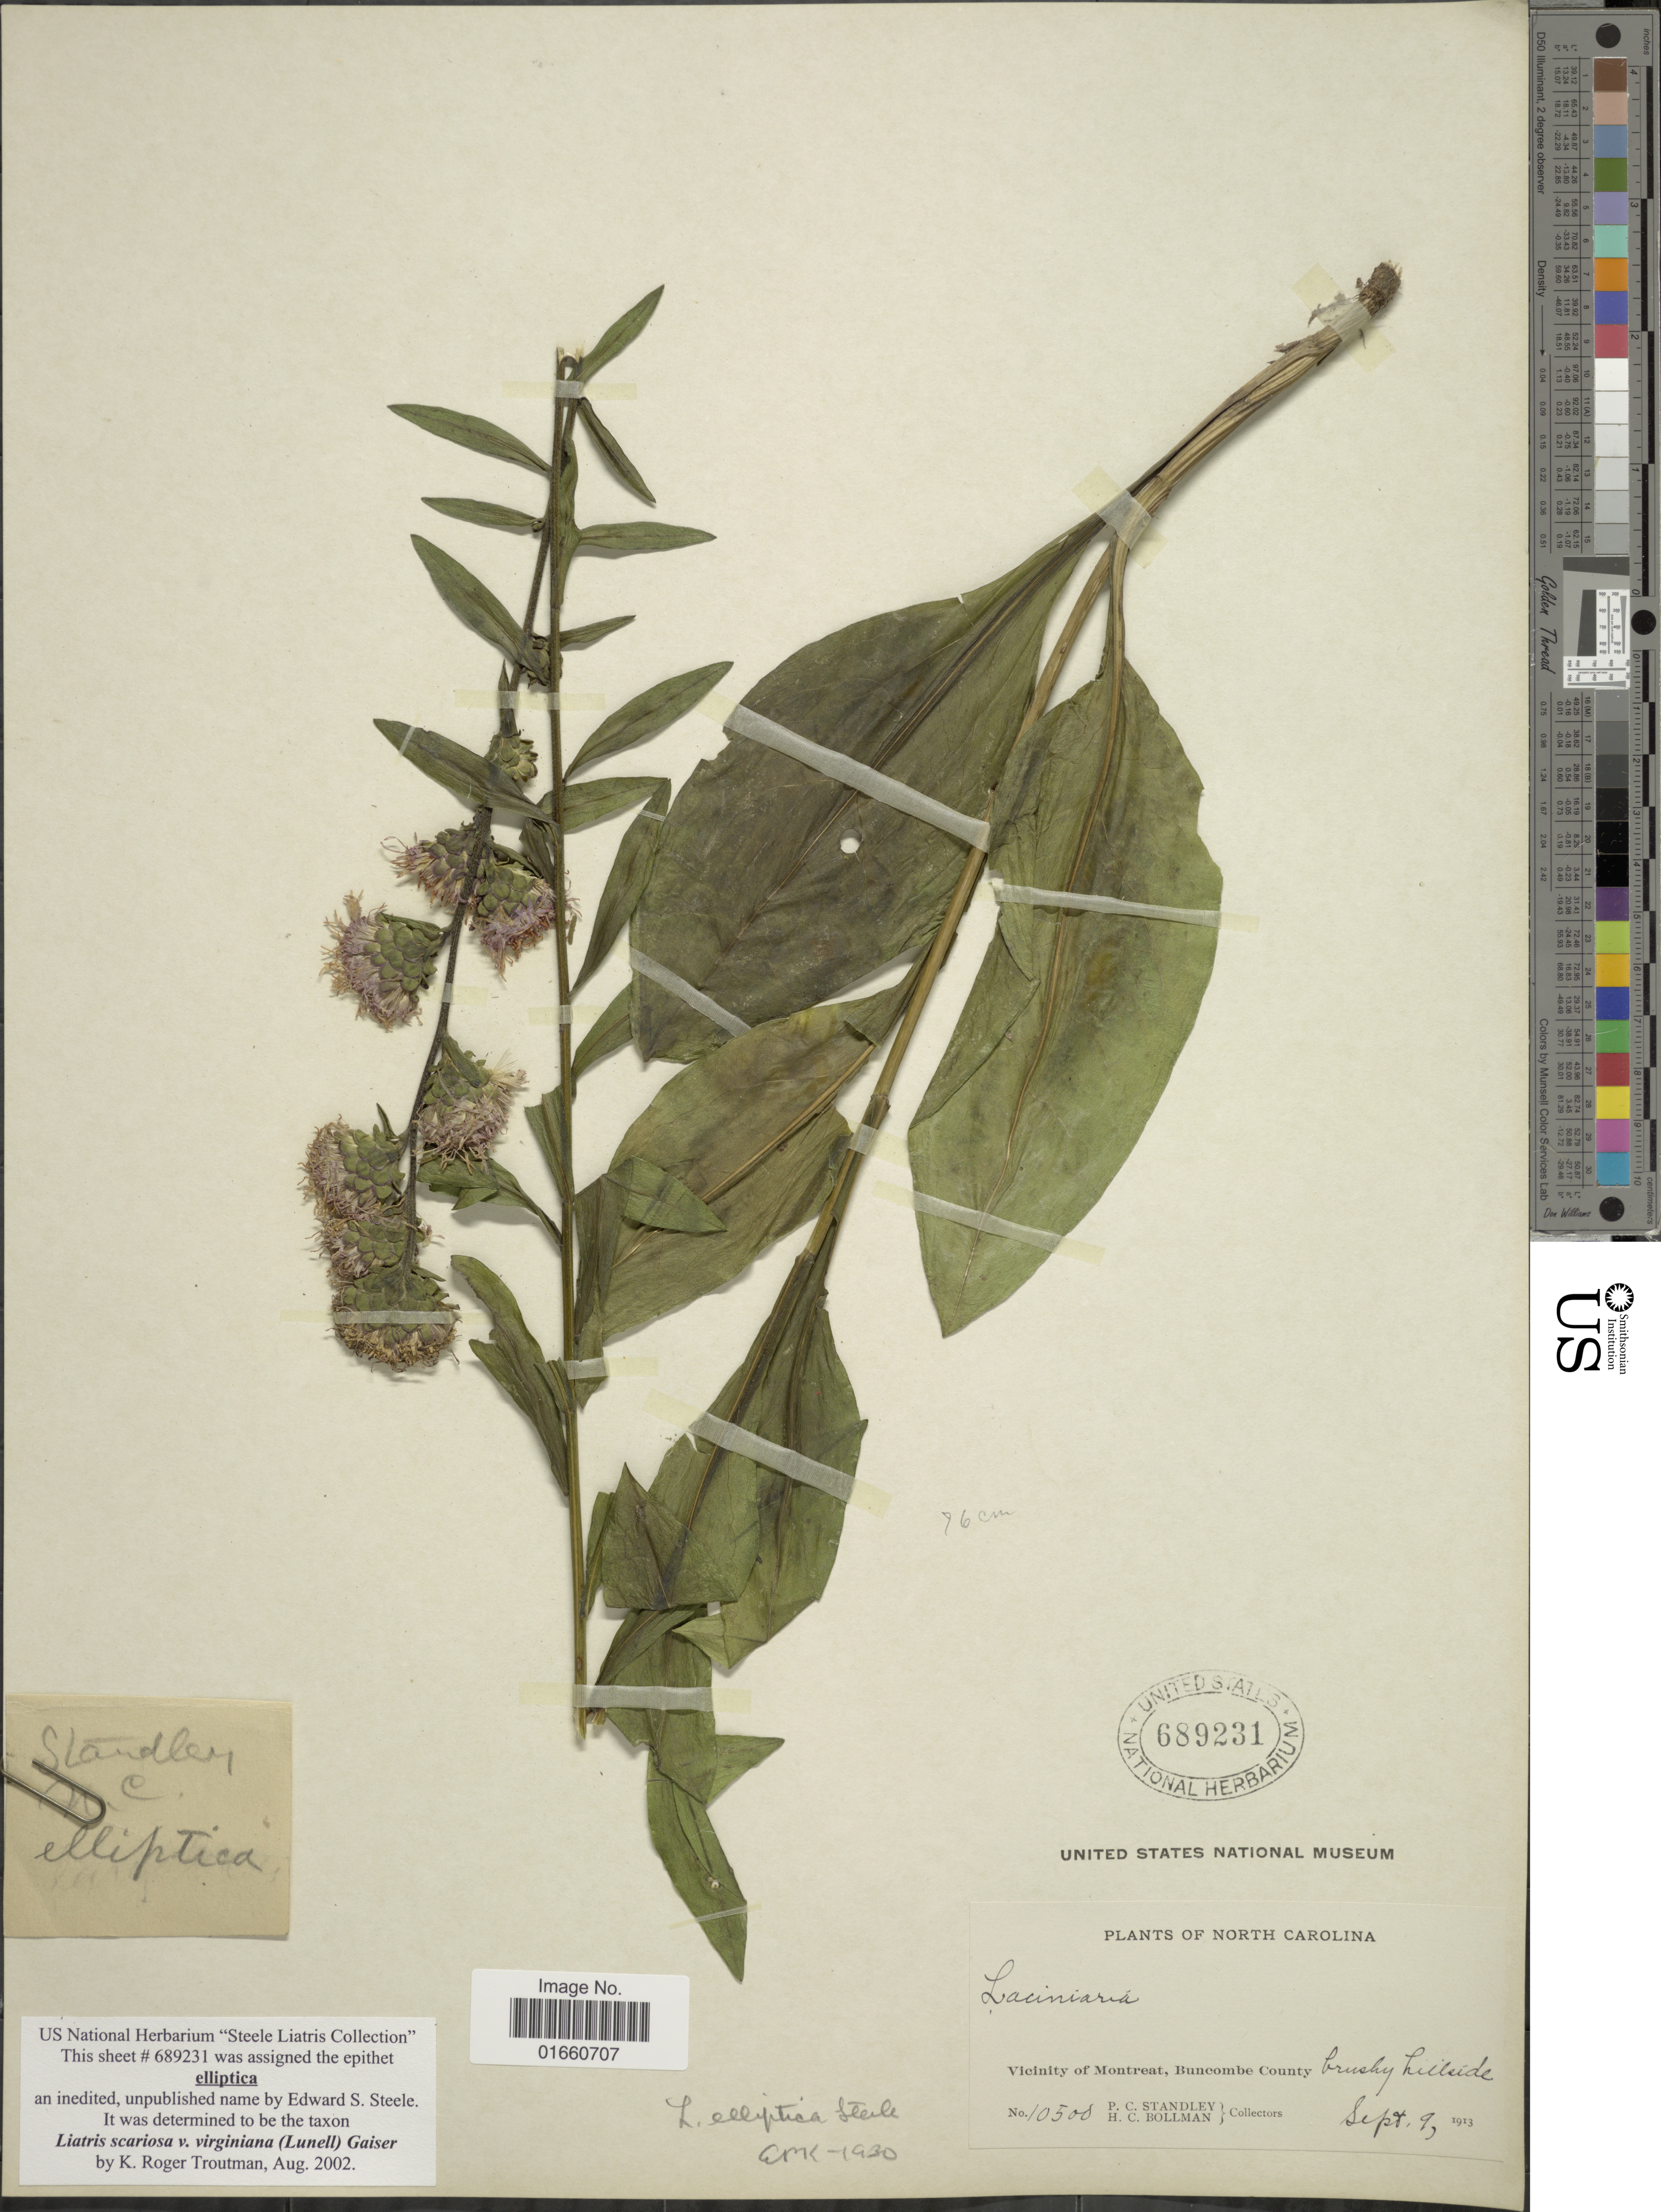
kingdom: Plantae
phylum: Tracheophyta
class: Magnoliopsida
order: Asterales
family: Asteraceae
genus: Liatris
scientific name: Liatris scariosa var. virginiana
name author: (Lunell) Gaiser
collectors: P. C. Standley & H. C. Bollman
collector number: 10500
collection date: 1913-09-09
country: United States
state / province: North Carolina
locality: Vicinity of Montreat, Buncombe County, brushy hillside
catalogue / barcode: US 689231